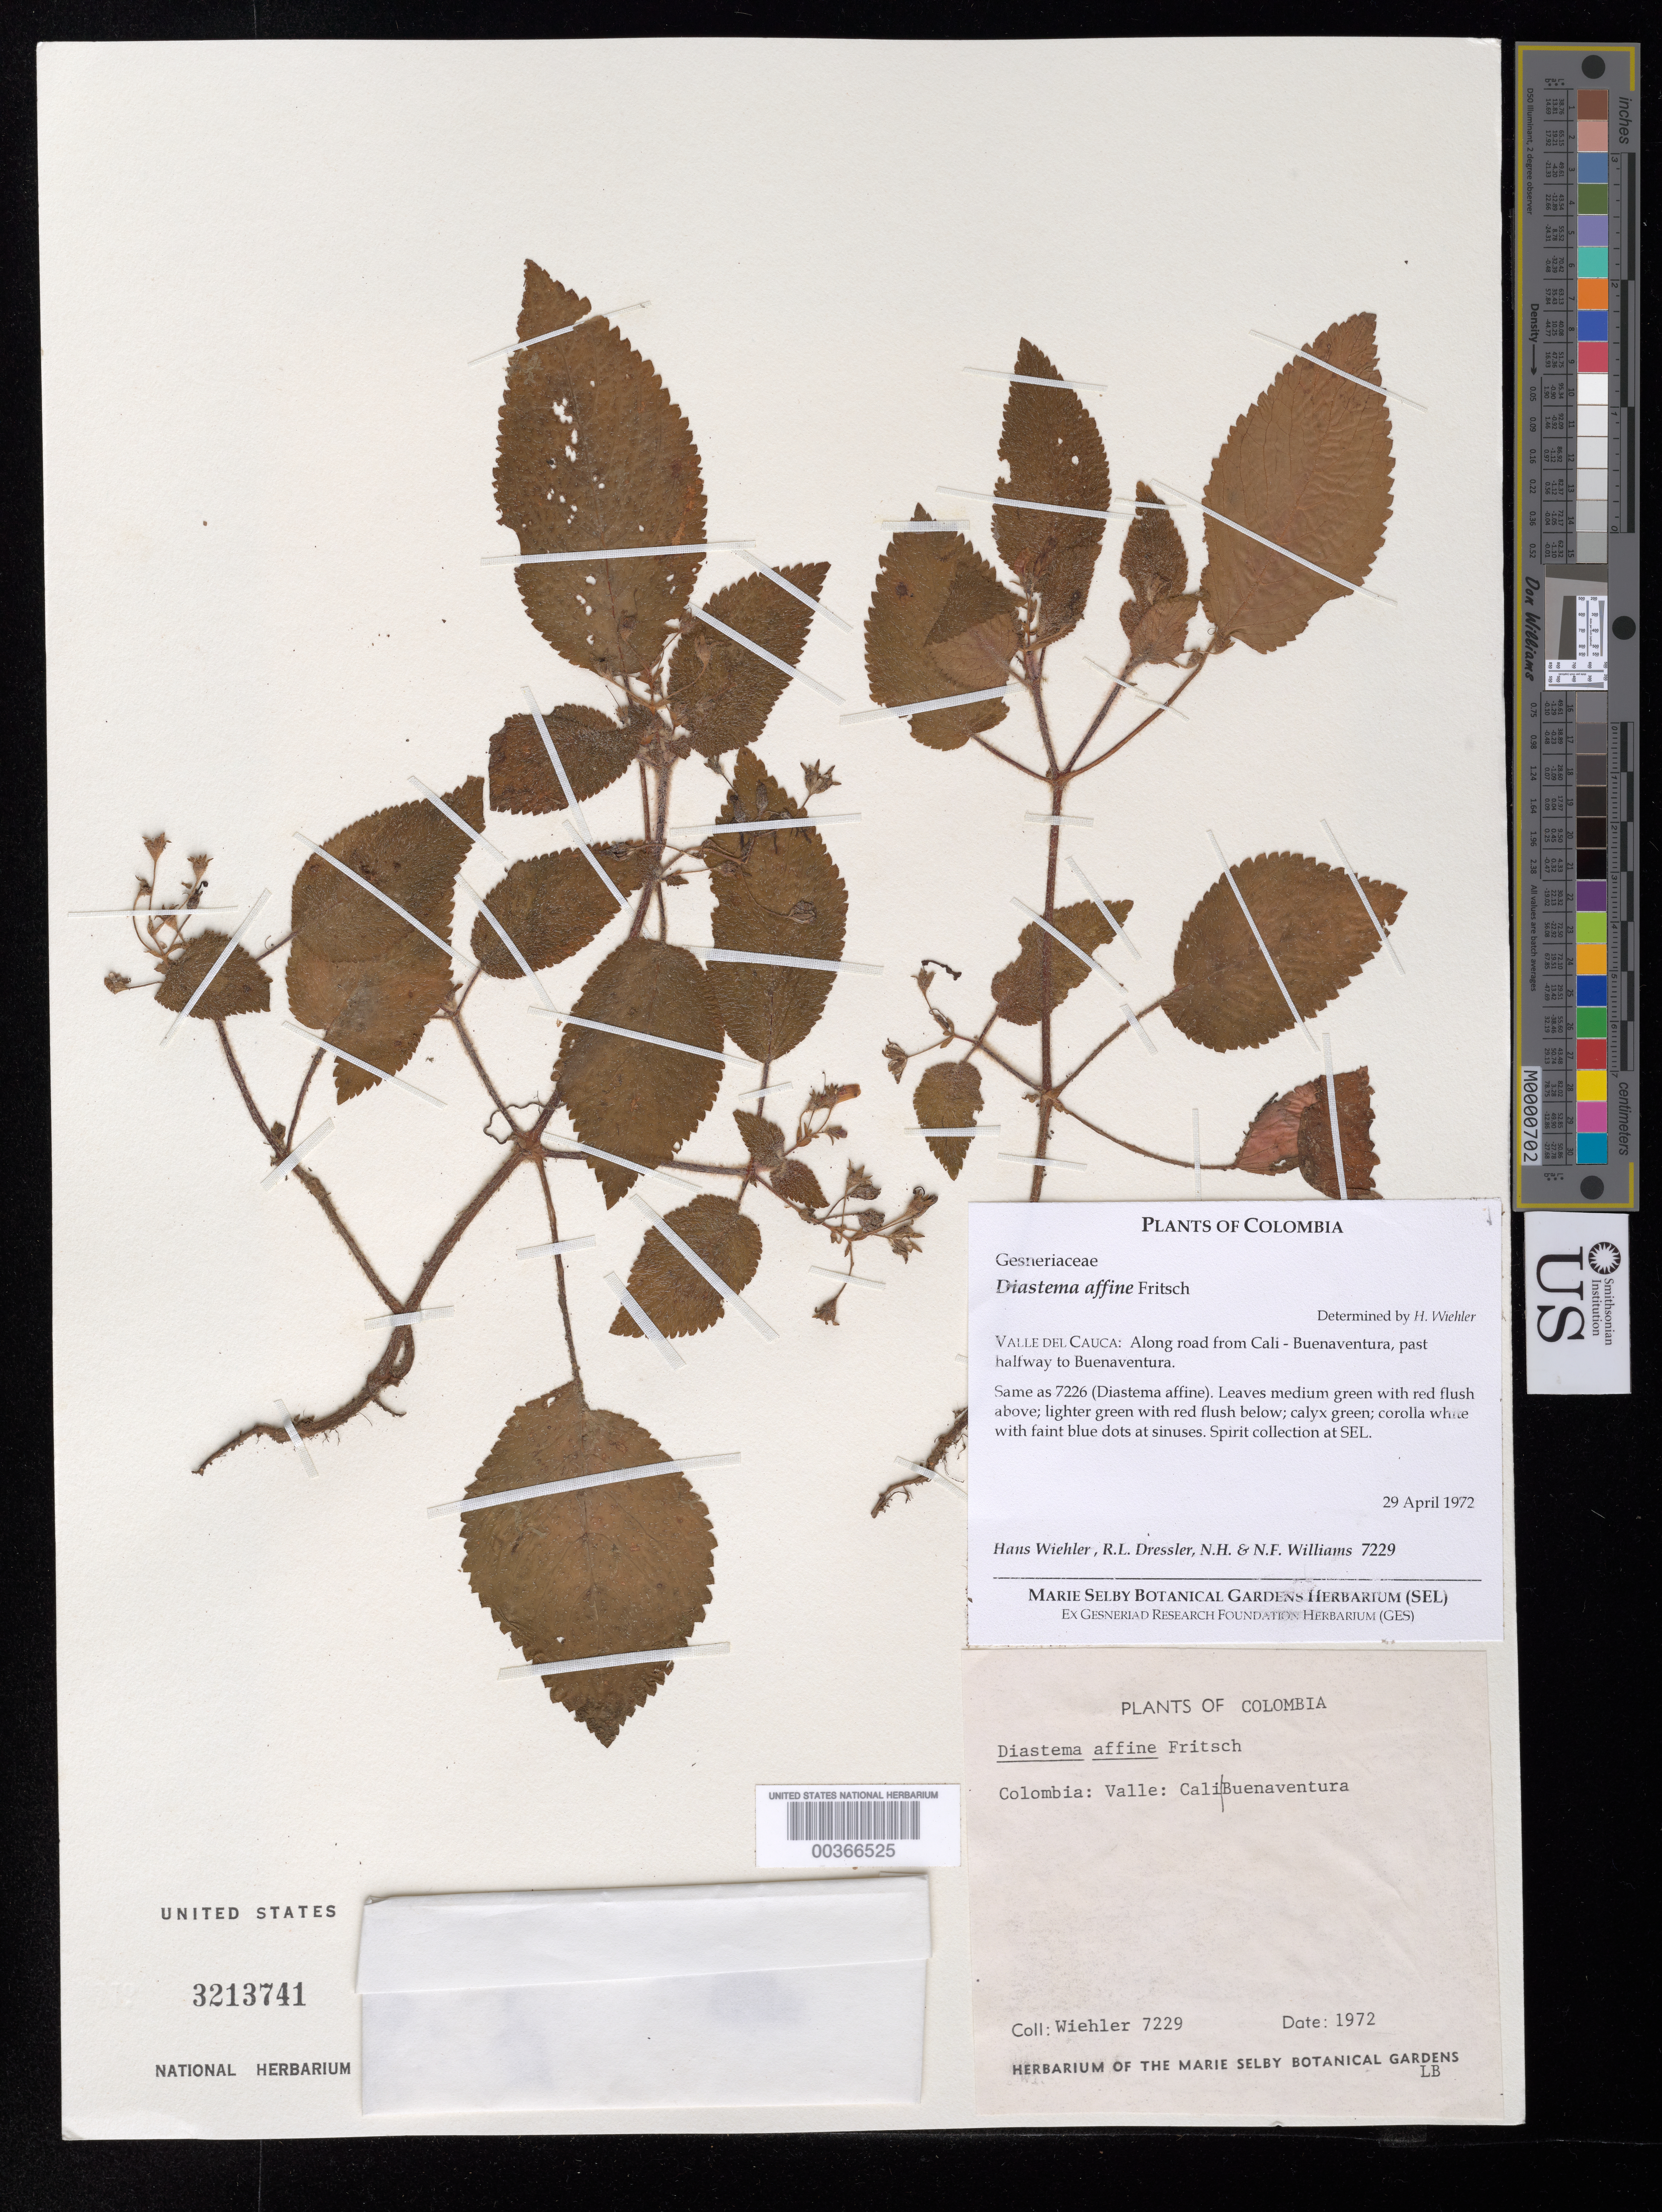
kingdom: Plantae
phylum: Tracheophyta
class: Magnoliopsida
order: Lamiales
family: Gesneriaceae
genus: Diastema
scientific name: Diastema affine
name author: Fritsch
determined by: Wiehler, H. J.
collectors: H. J. Wiehler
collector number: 7229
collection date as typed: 29 Apr 1972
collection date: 1972-04-29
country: Colombia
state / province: Valle del Cauca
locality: Valle del Cauca: along road from Cali to Buenaventura, past halfway to Buenaventura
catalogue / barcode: US 3213741